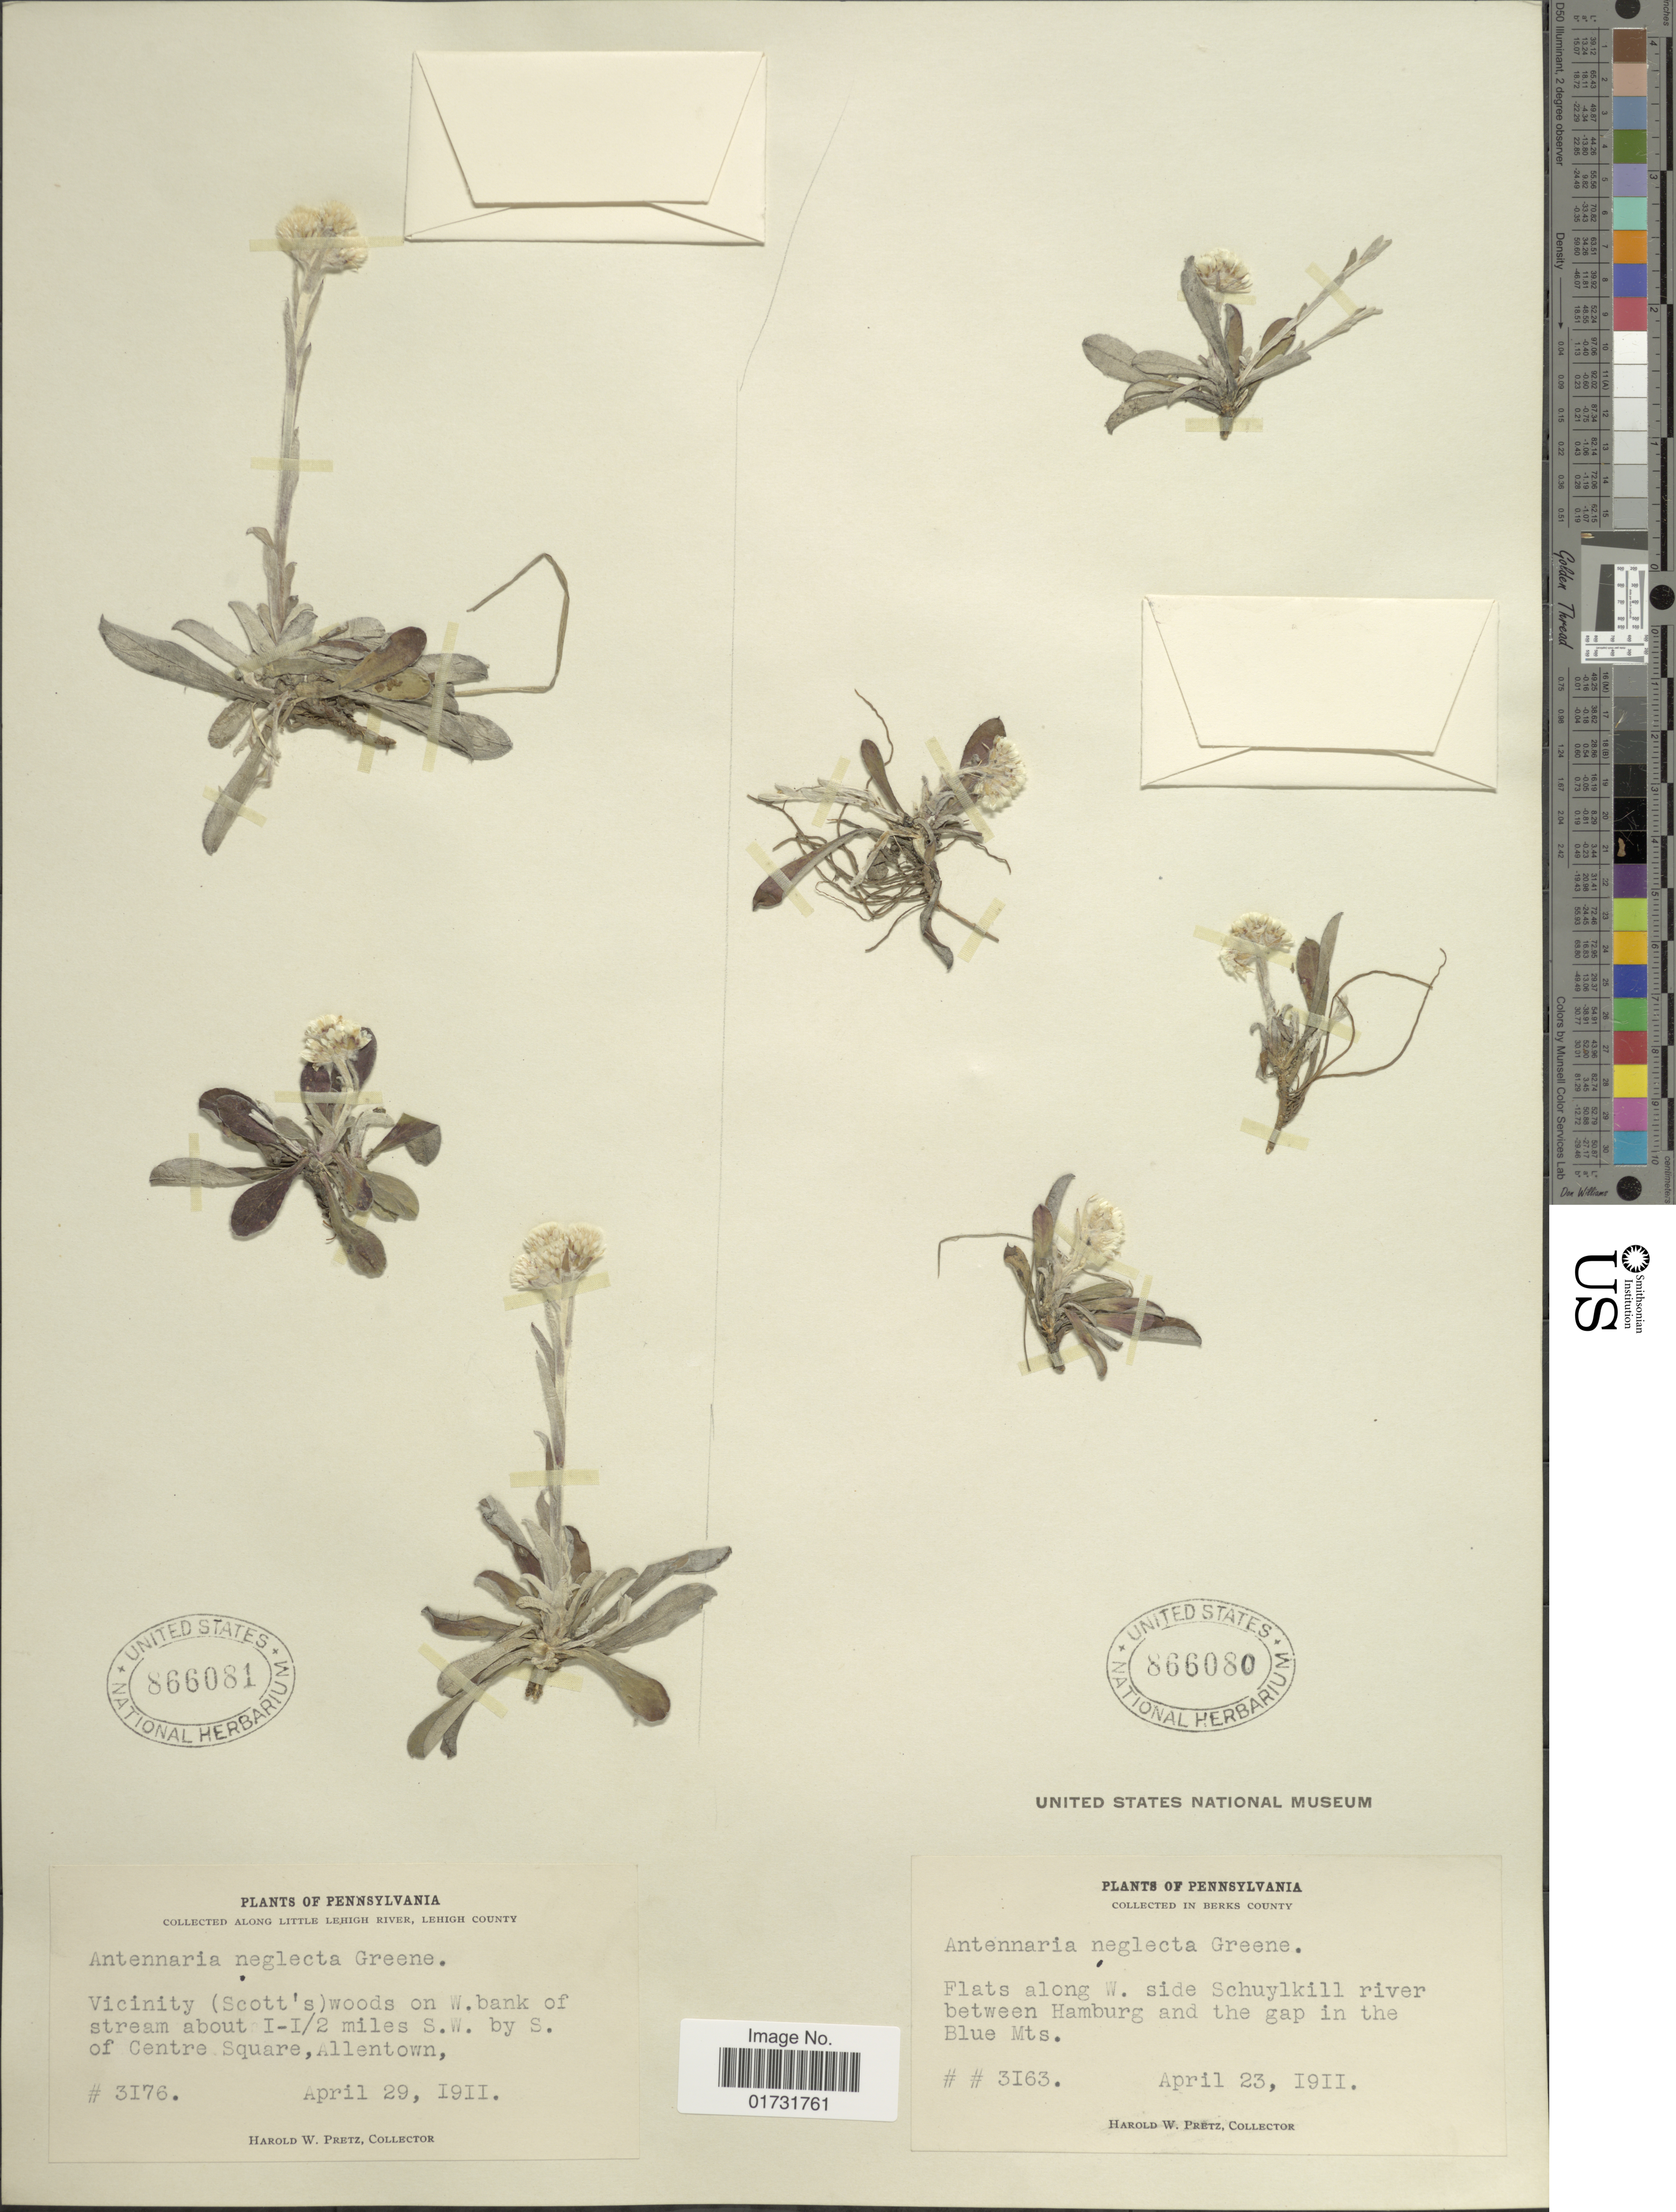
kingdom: Plantae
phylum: Tracheophyta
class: Magnoliopsida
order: Asterales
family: Asteraceae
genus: Antennaria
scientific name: Antennaria neglecta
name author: Greene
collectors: H. W. Pretz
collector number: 3163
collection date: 1911-04-23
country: United States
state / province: Pennsylvania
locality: Berks County. along W. side Schuylkill river between Hamburg and the gasp in the Blue Mts.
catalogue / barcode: US 866080